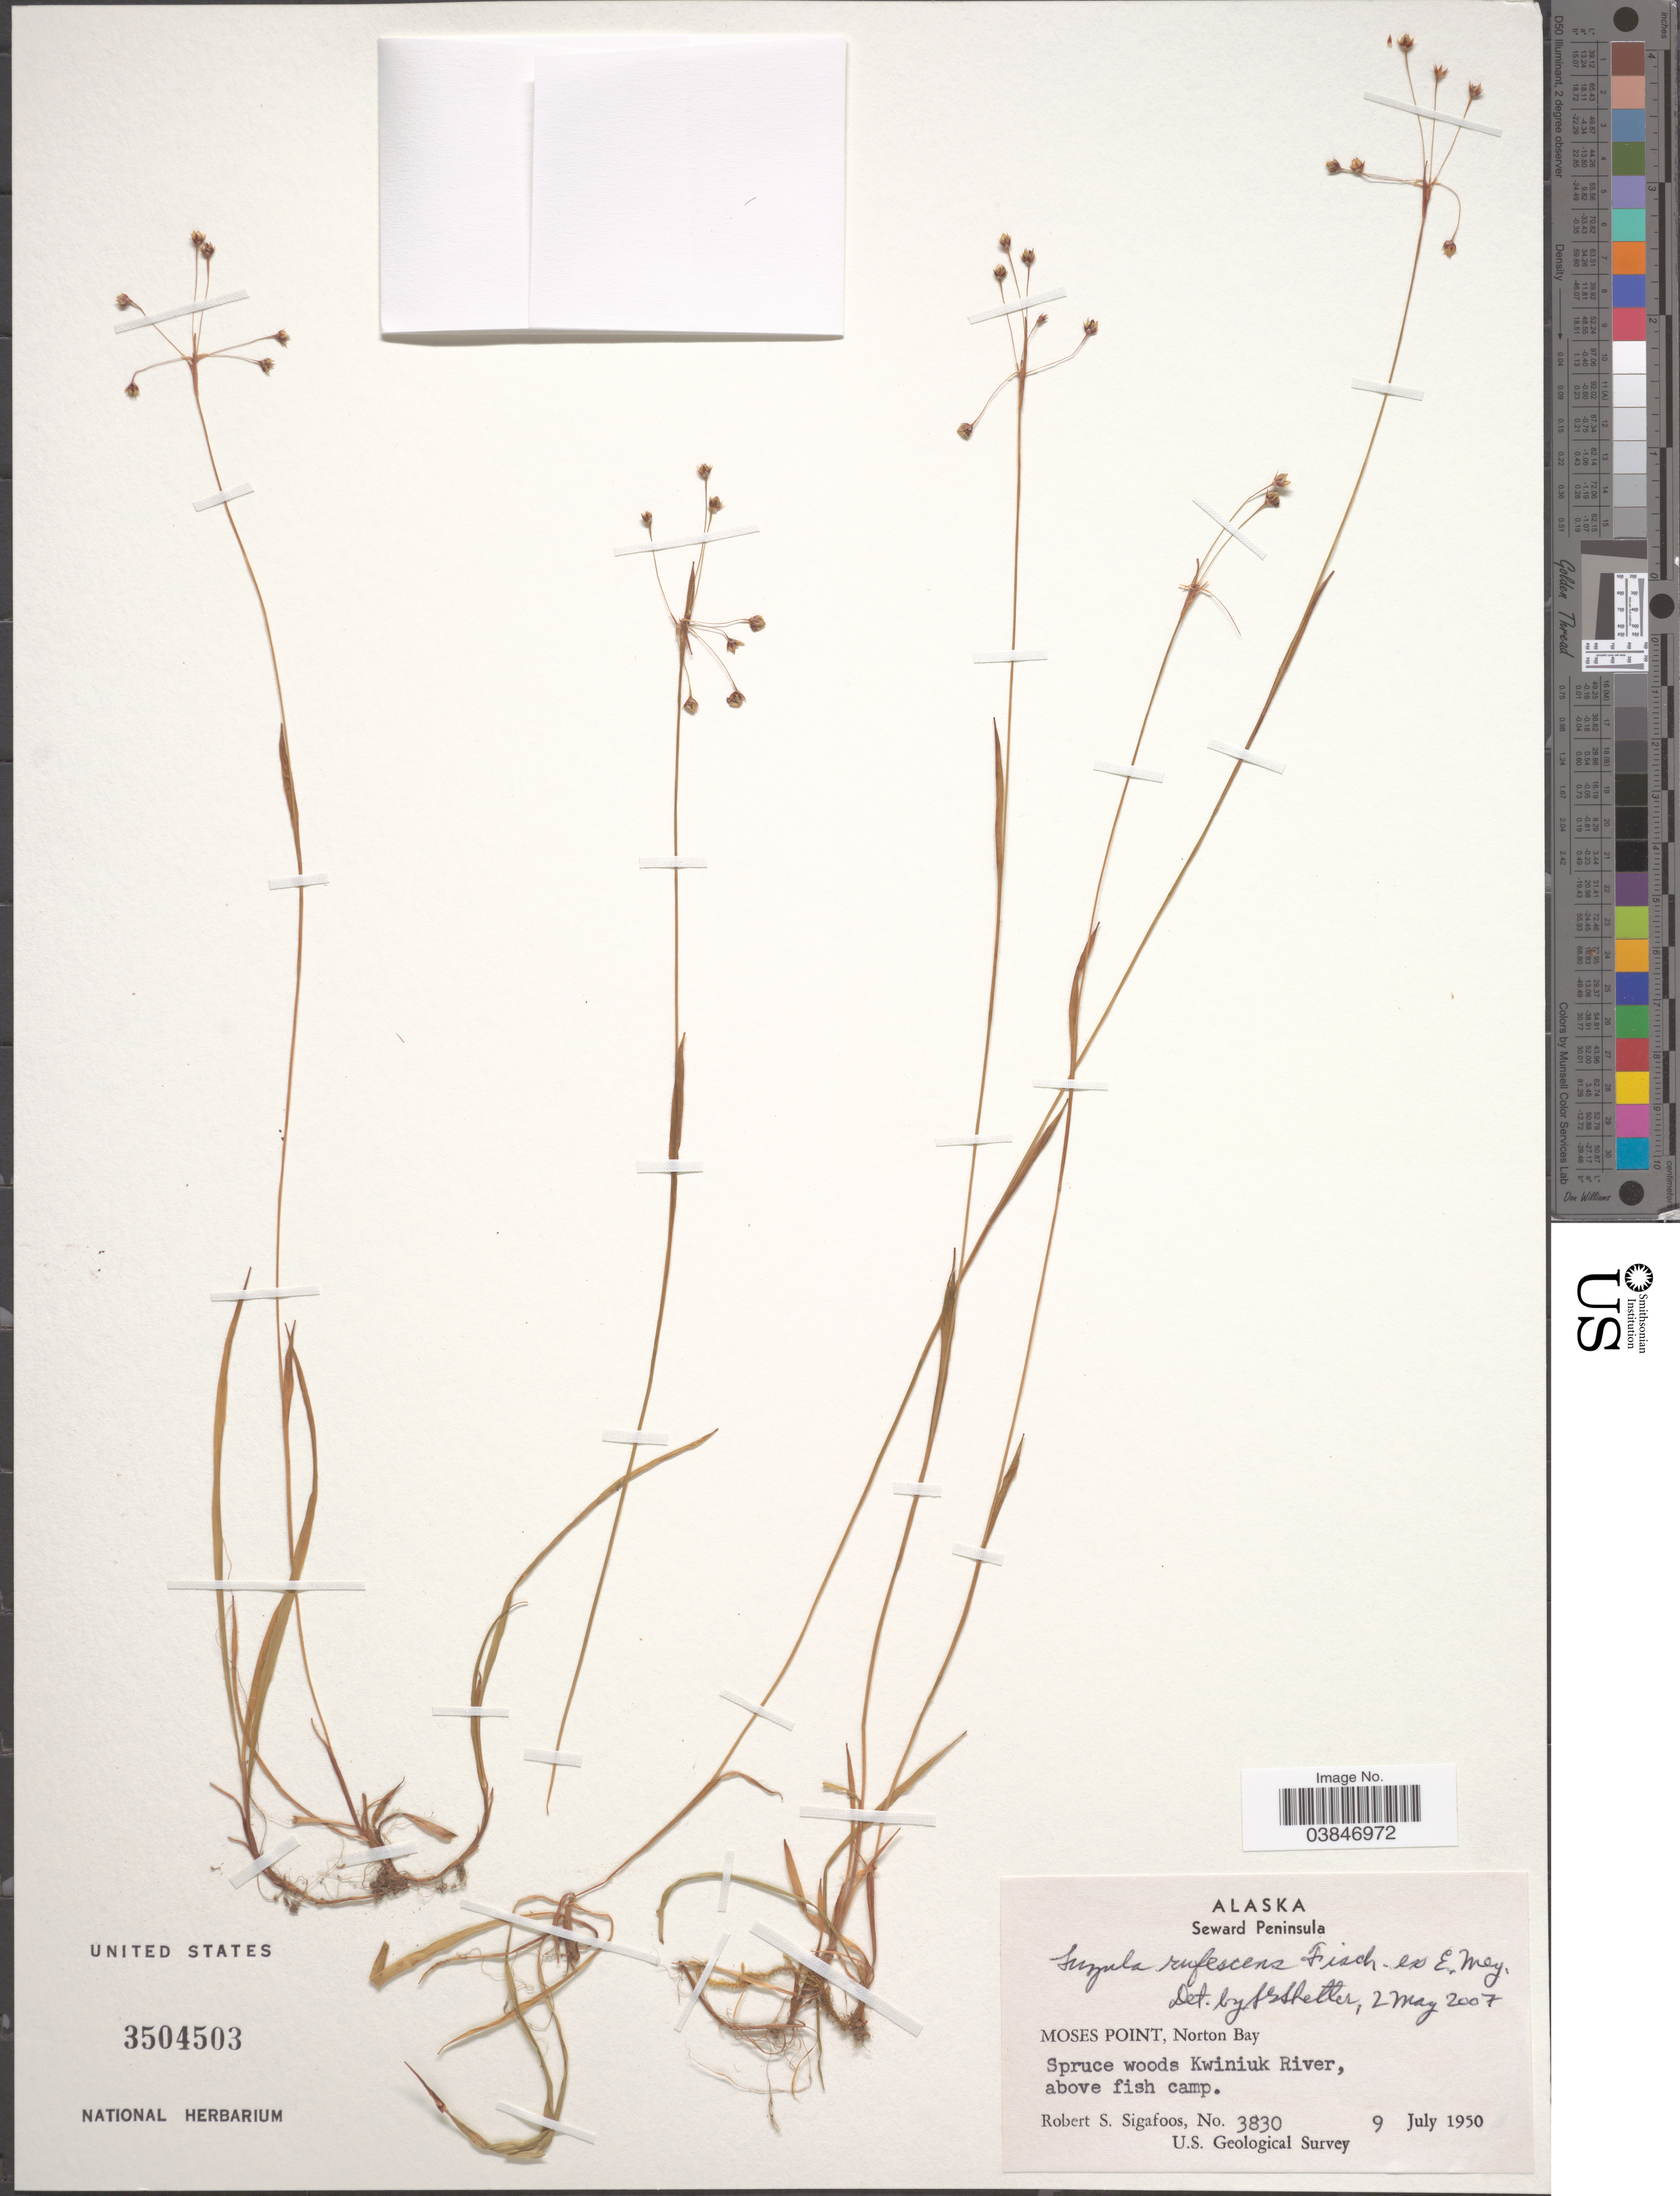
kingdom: Plantae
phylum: Tracheophyta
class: Liliopsida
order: Poales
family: Juncaceae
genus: Luzula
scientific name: Luzula rufescens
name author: Fisch. ex E. Mey.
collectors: R. Sigafoos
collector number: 3830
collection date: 1950-07-09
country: United States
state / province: Alaska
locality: Seward Peninsula. Moses Point, Norton Bay. Kwiniuk River, above fish camp.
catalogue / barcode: US 3504503